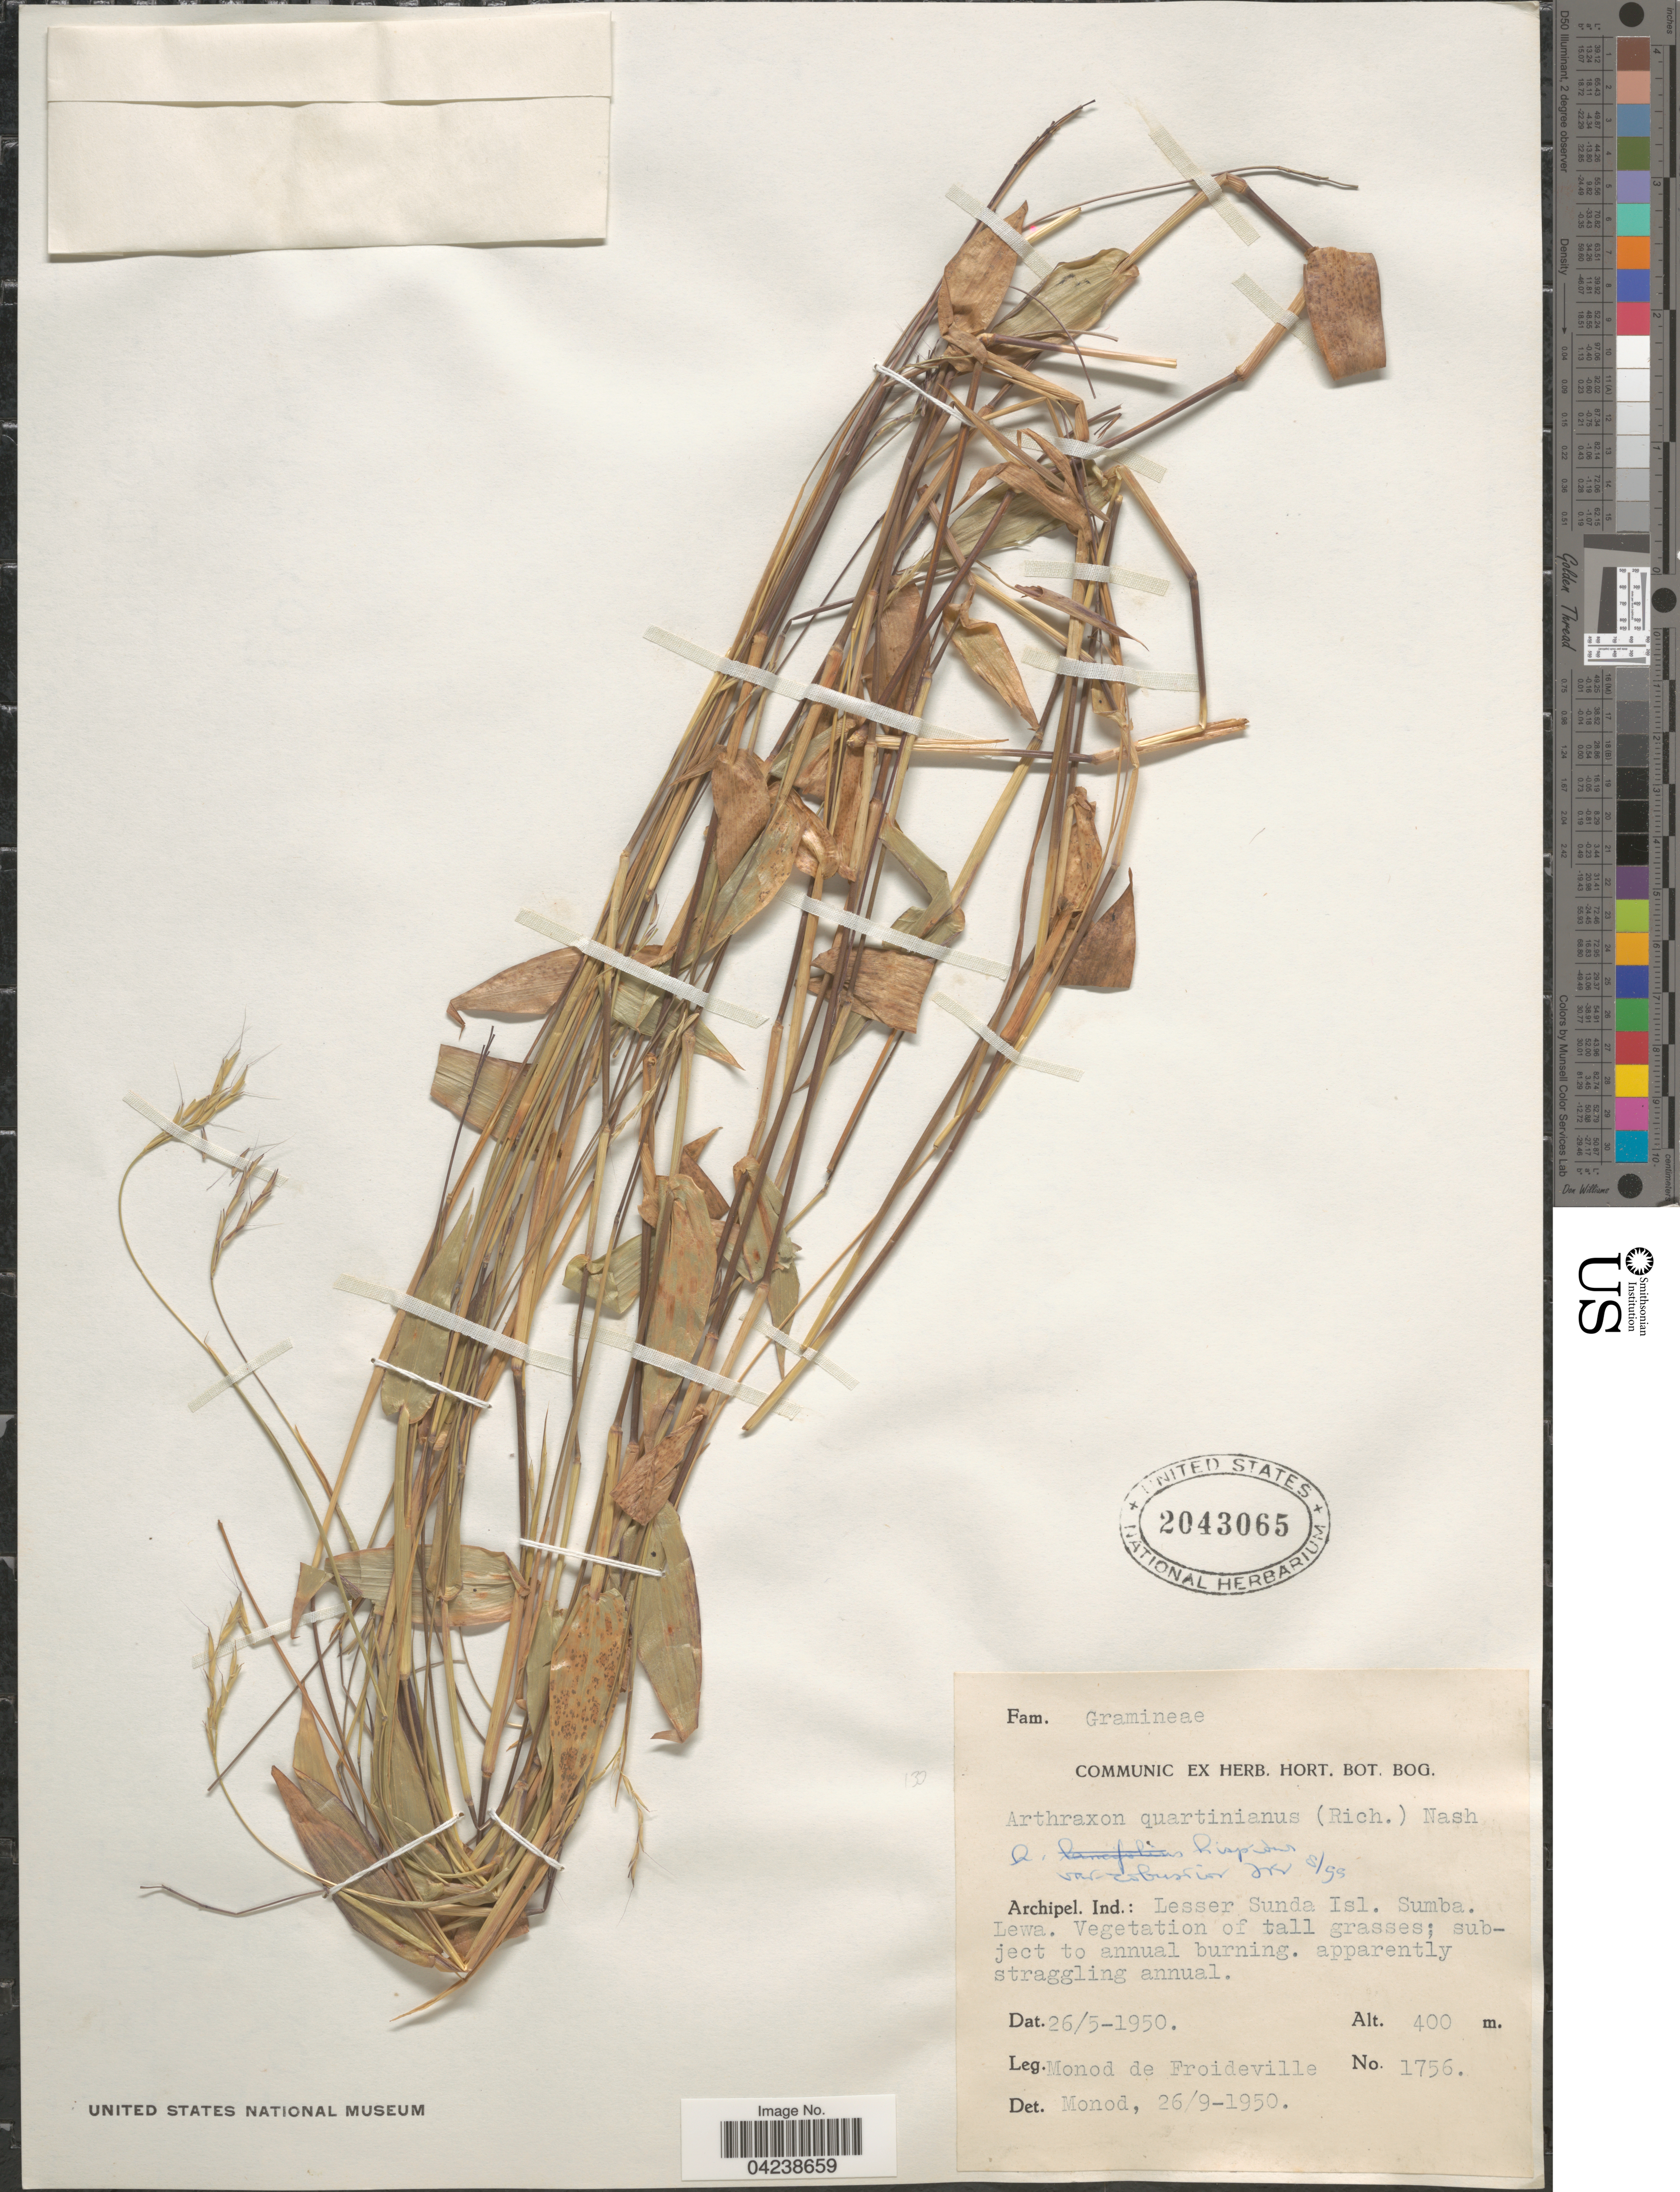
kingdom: Plantae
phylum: Tracheophyta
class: Liliopsida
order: Poales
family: Poaceae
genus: Arthraxon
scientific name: Arthraxon hispidus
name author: (Thunb.) Makino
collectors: C. Monod de Froideville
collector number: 1756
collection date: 1950-05-26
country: Indonesia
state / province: Nusa Tenggara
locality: Archipel. Ind.: Lesser Sunda Isl. Sumba. Lewa.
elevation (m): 400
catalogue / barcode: US 2043065